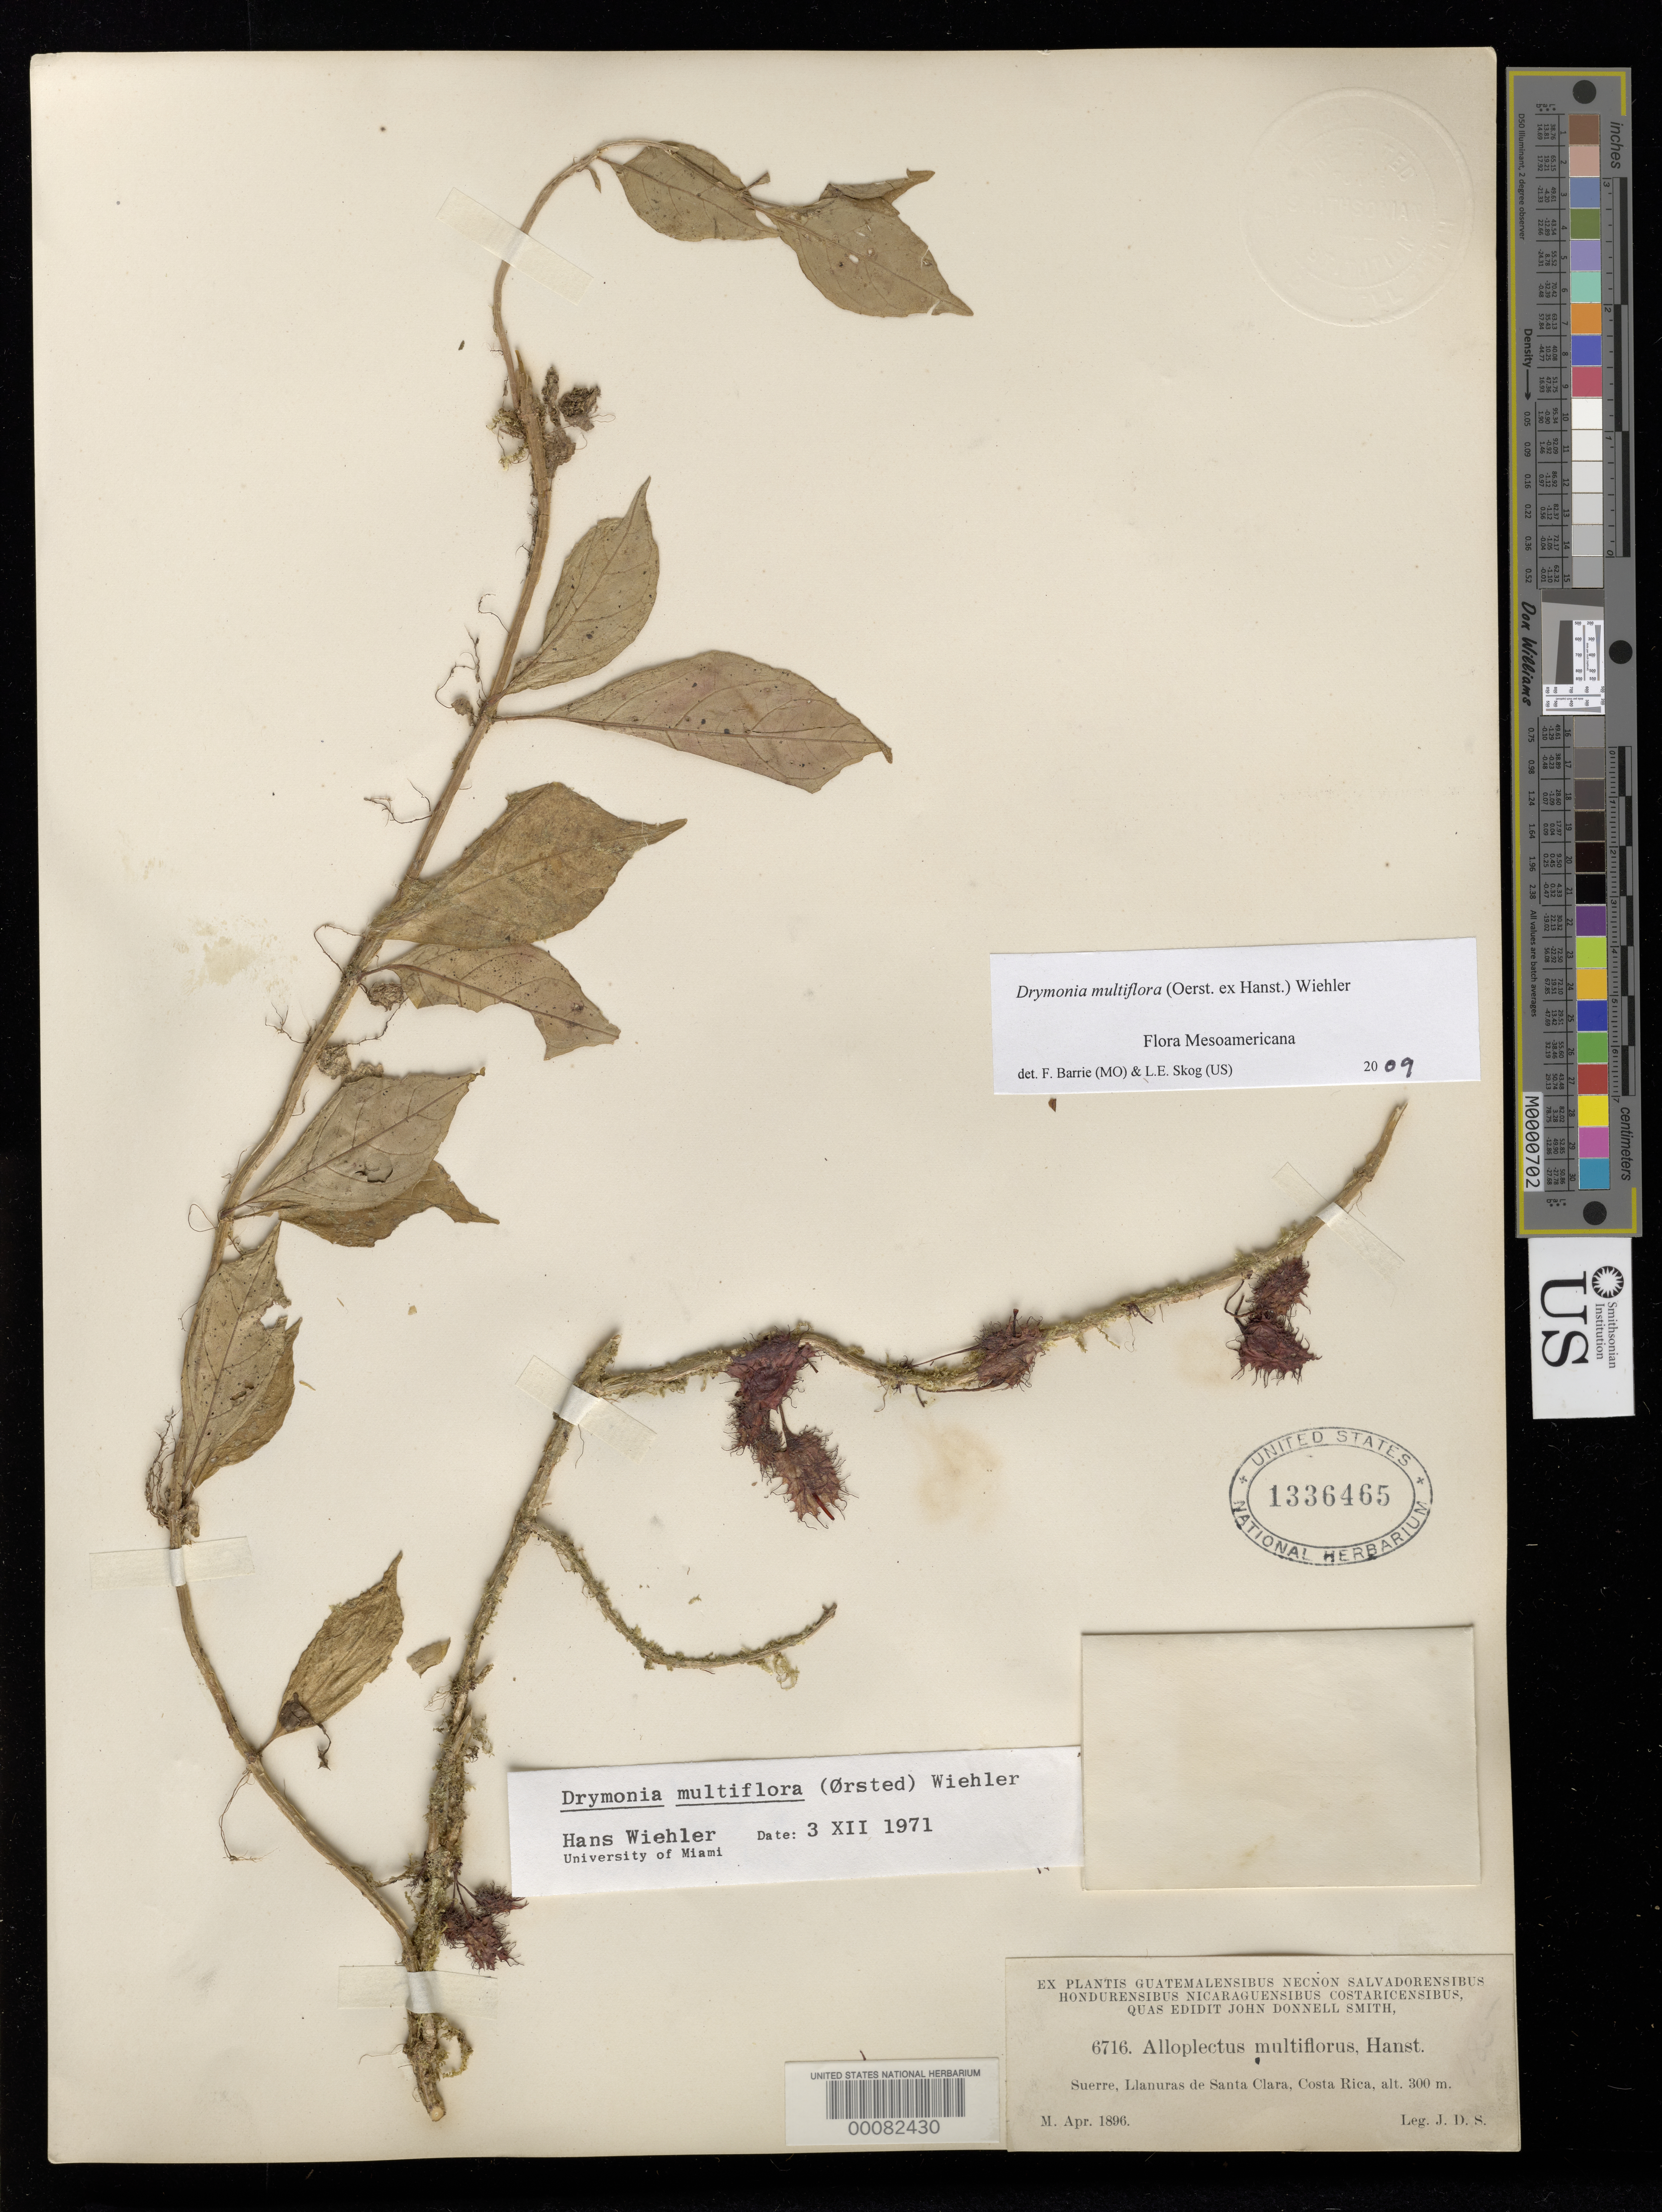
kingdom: Plantae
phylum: Tracheophyta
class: Magnoliopsida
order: Lamiales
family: Gesneriaceae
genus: Drymonia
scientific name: Drymonia multiflora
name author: (Oerst. ex Hanst.) Wiehler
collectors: J. Donnell Smith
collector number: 6716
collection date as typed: Apr 1896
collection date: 1896-04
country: Costa Rica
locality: Suerre, Llanuras de Santa Clara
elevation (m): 300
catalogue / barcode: US 1336465